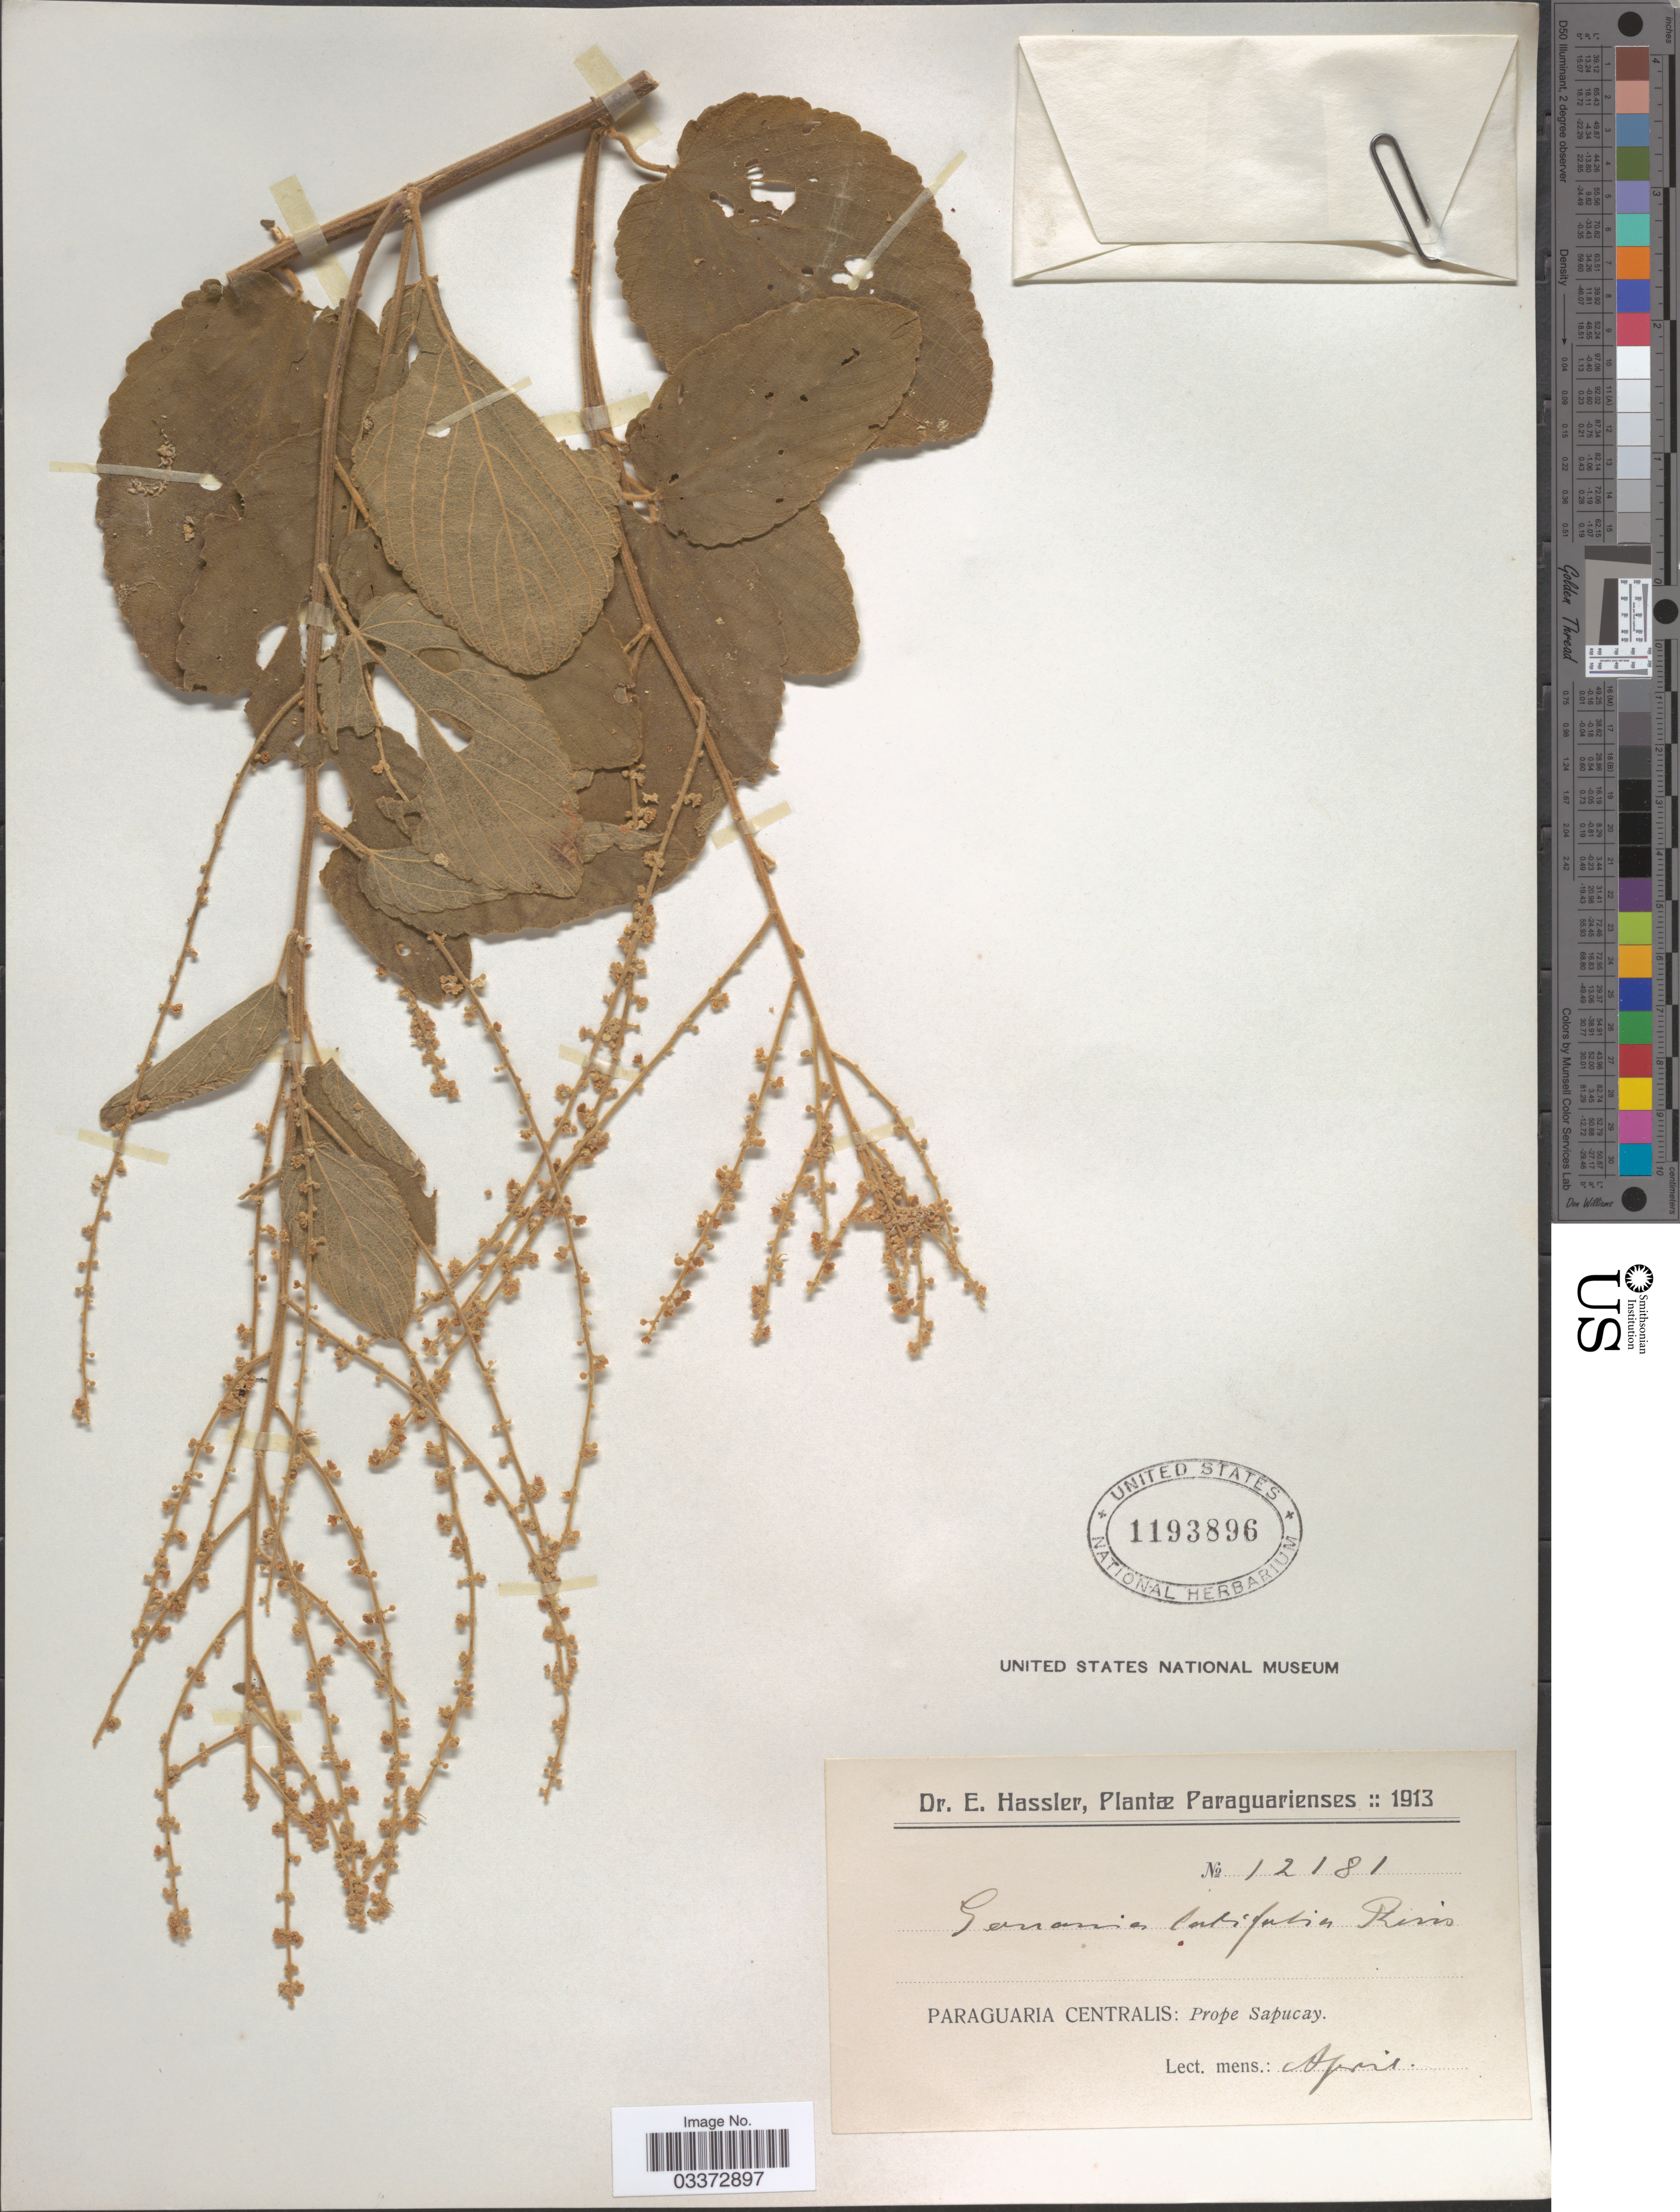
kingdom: Plantae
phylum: Tracheophyta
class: Magnoliopsida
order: Rosales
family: Rhamnaceae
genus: Gouania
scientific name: Gouania latifolia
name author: Reissek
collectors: E. Hassler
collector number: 12181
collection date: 1913-04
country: Paraguay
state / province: Paraguari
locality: Paraguarienses. Paraguaria Centralis: Prope Sapucay.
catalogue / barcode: US 1193896